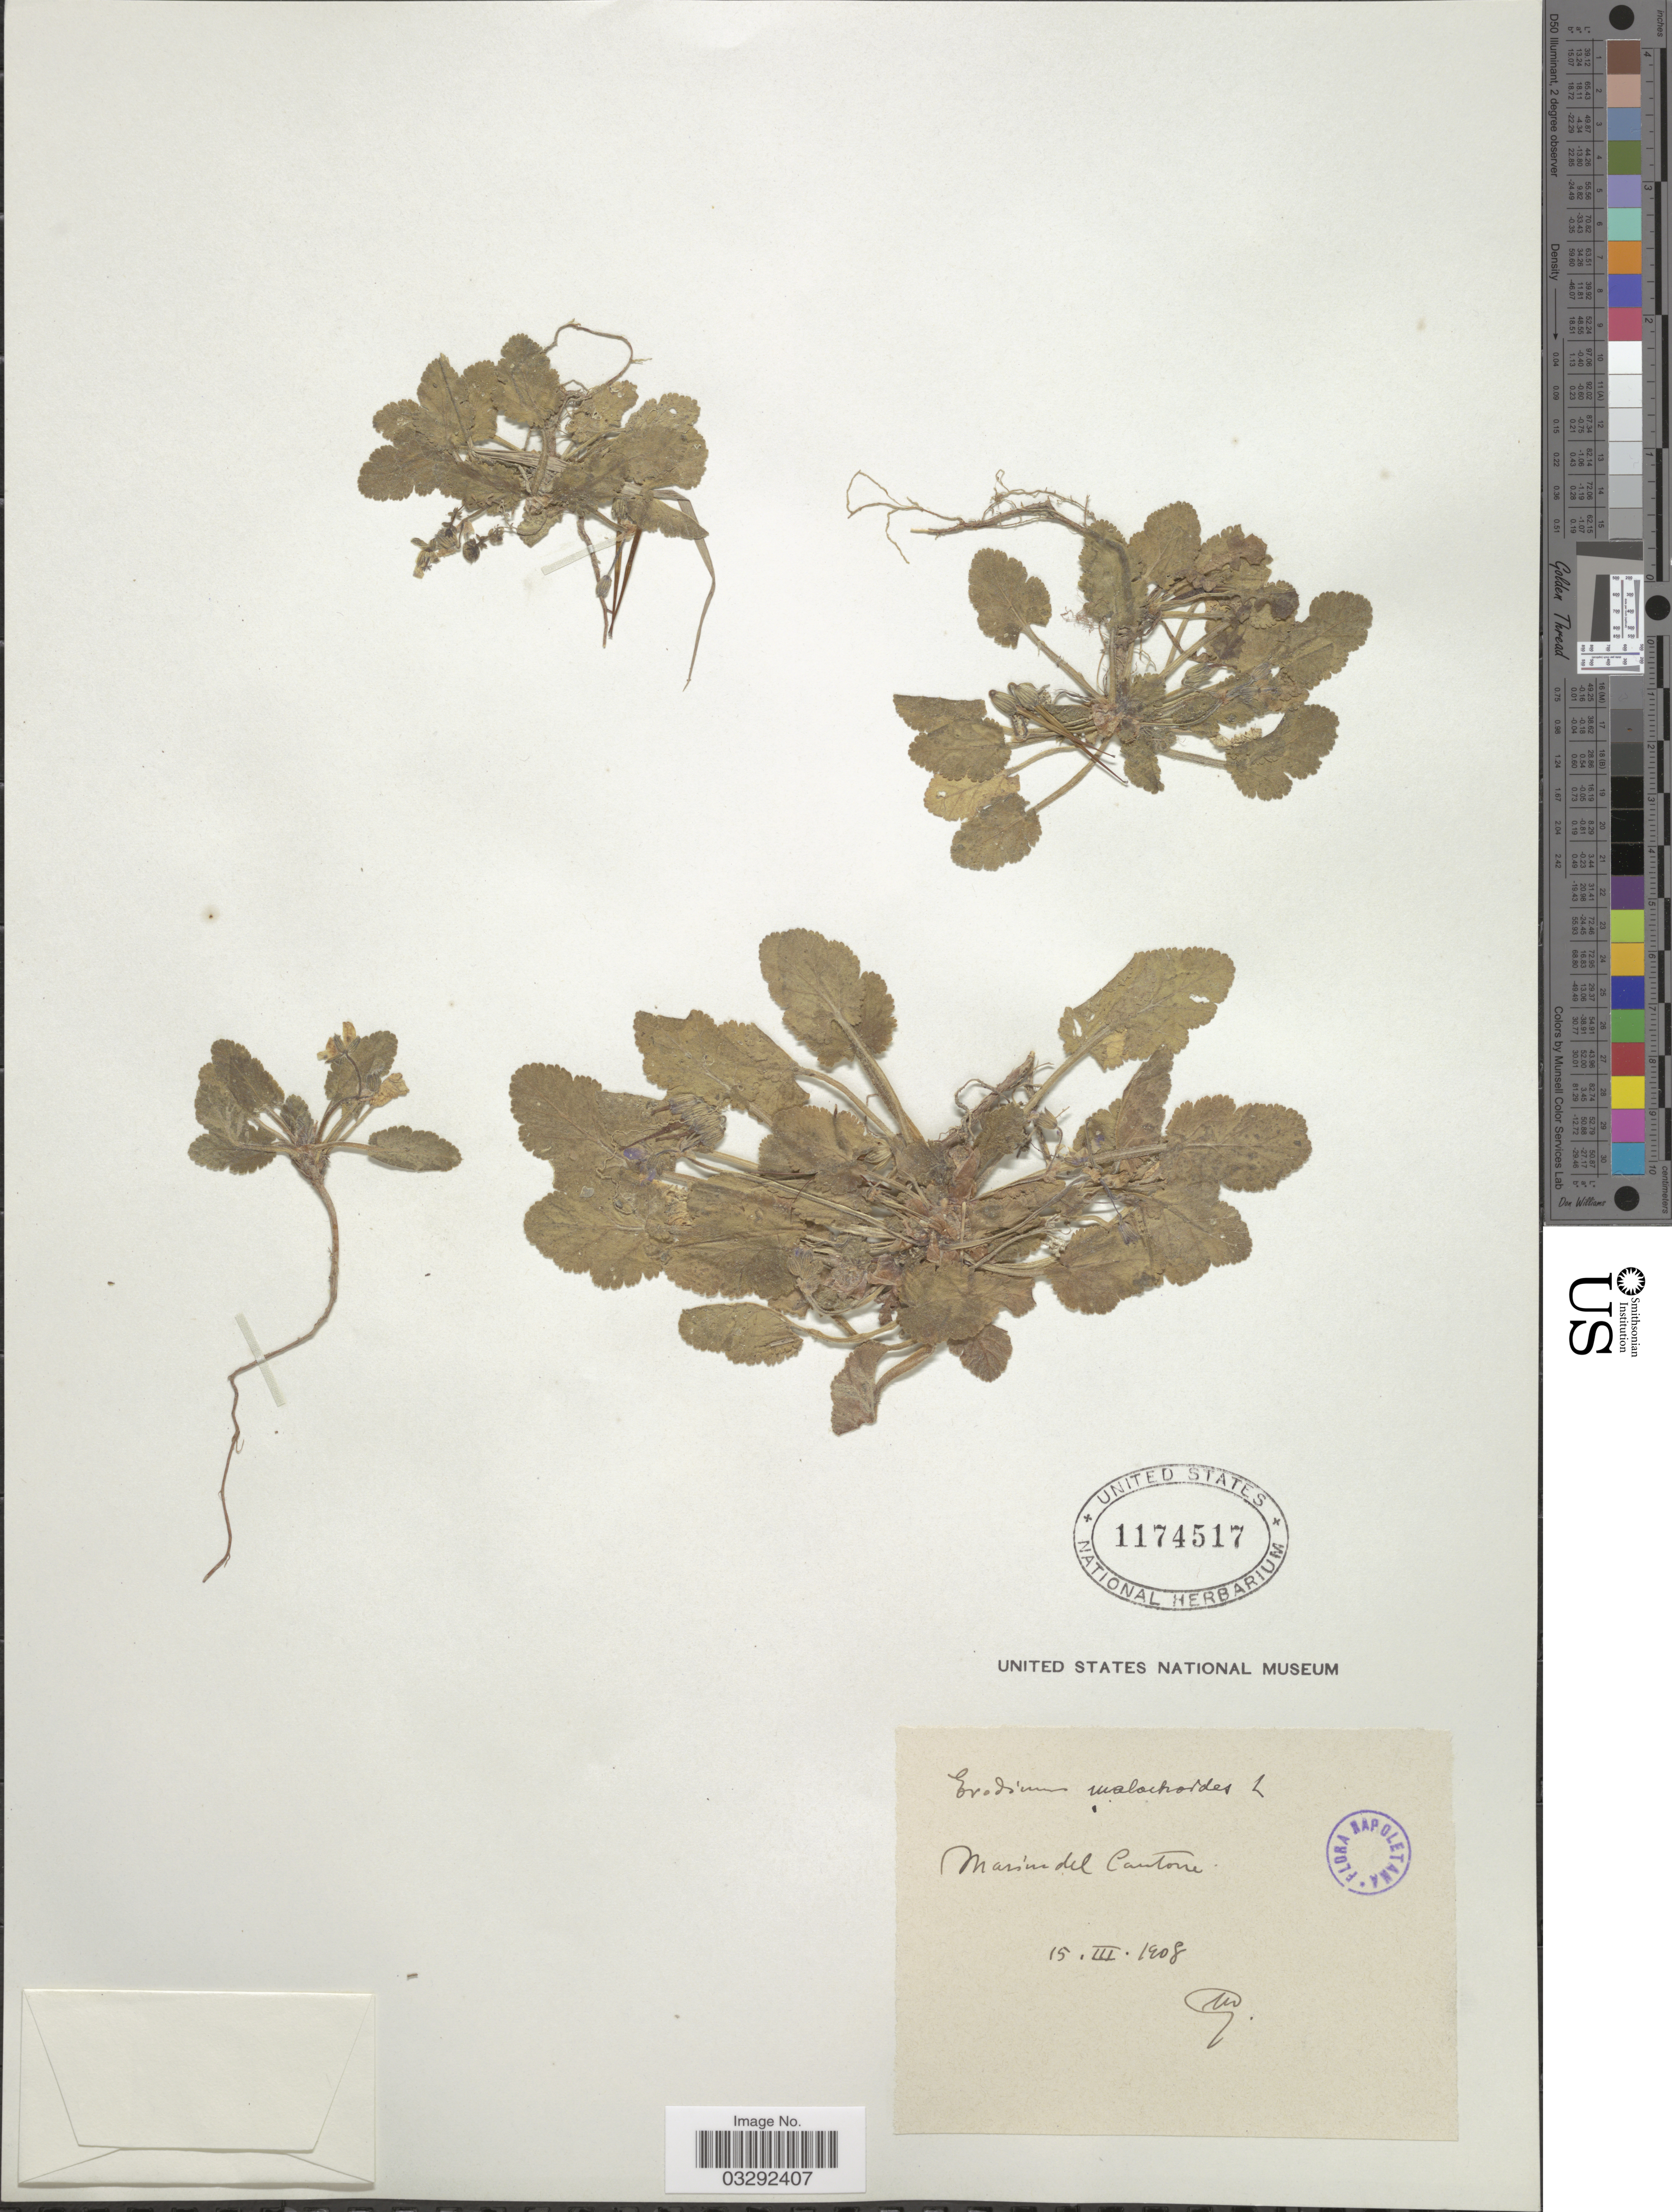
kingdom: Plantae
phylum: Tracheophyta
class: Magnoliopsida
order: Geraniales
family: Geraniaceae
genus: Erodium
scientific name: Erodium malacoides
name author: (L.) L'Hér.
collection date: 1908-03-15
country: Italy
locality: Marina del Cantone.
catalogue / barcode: US 1174517